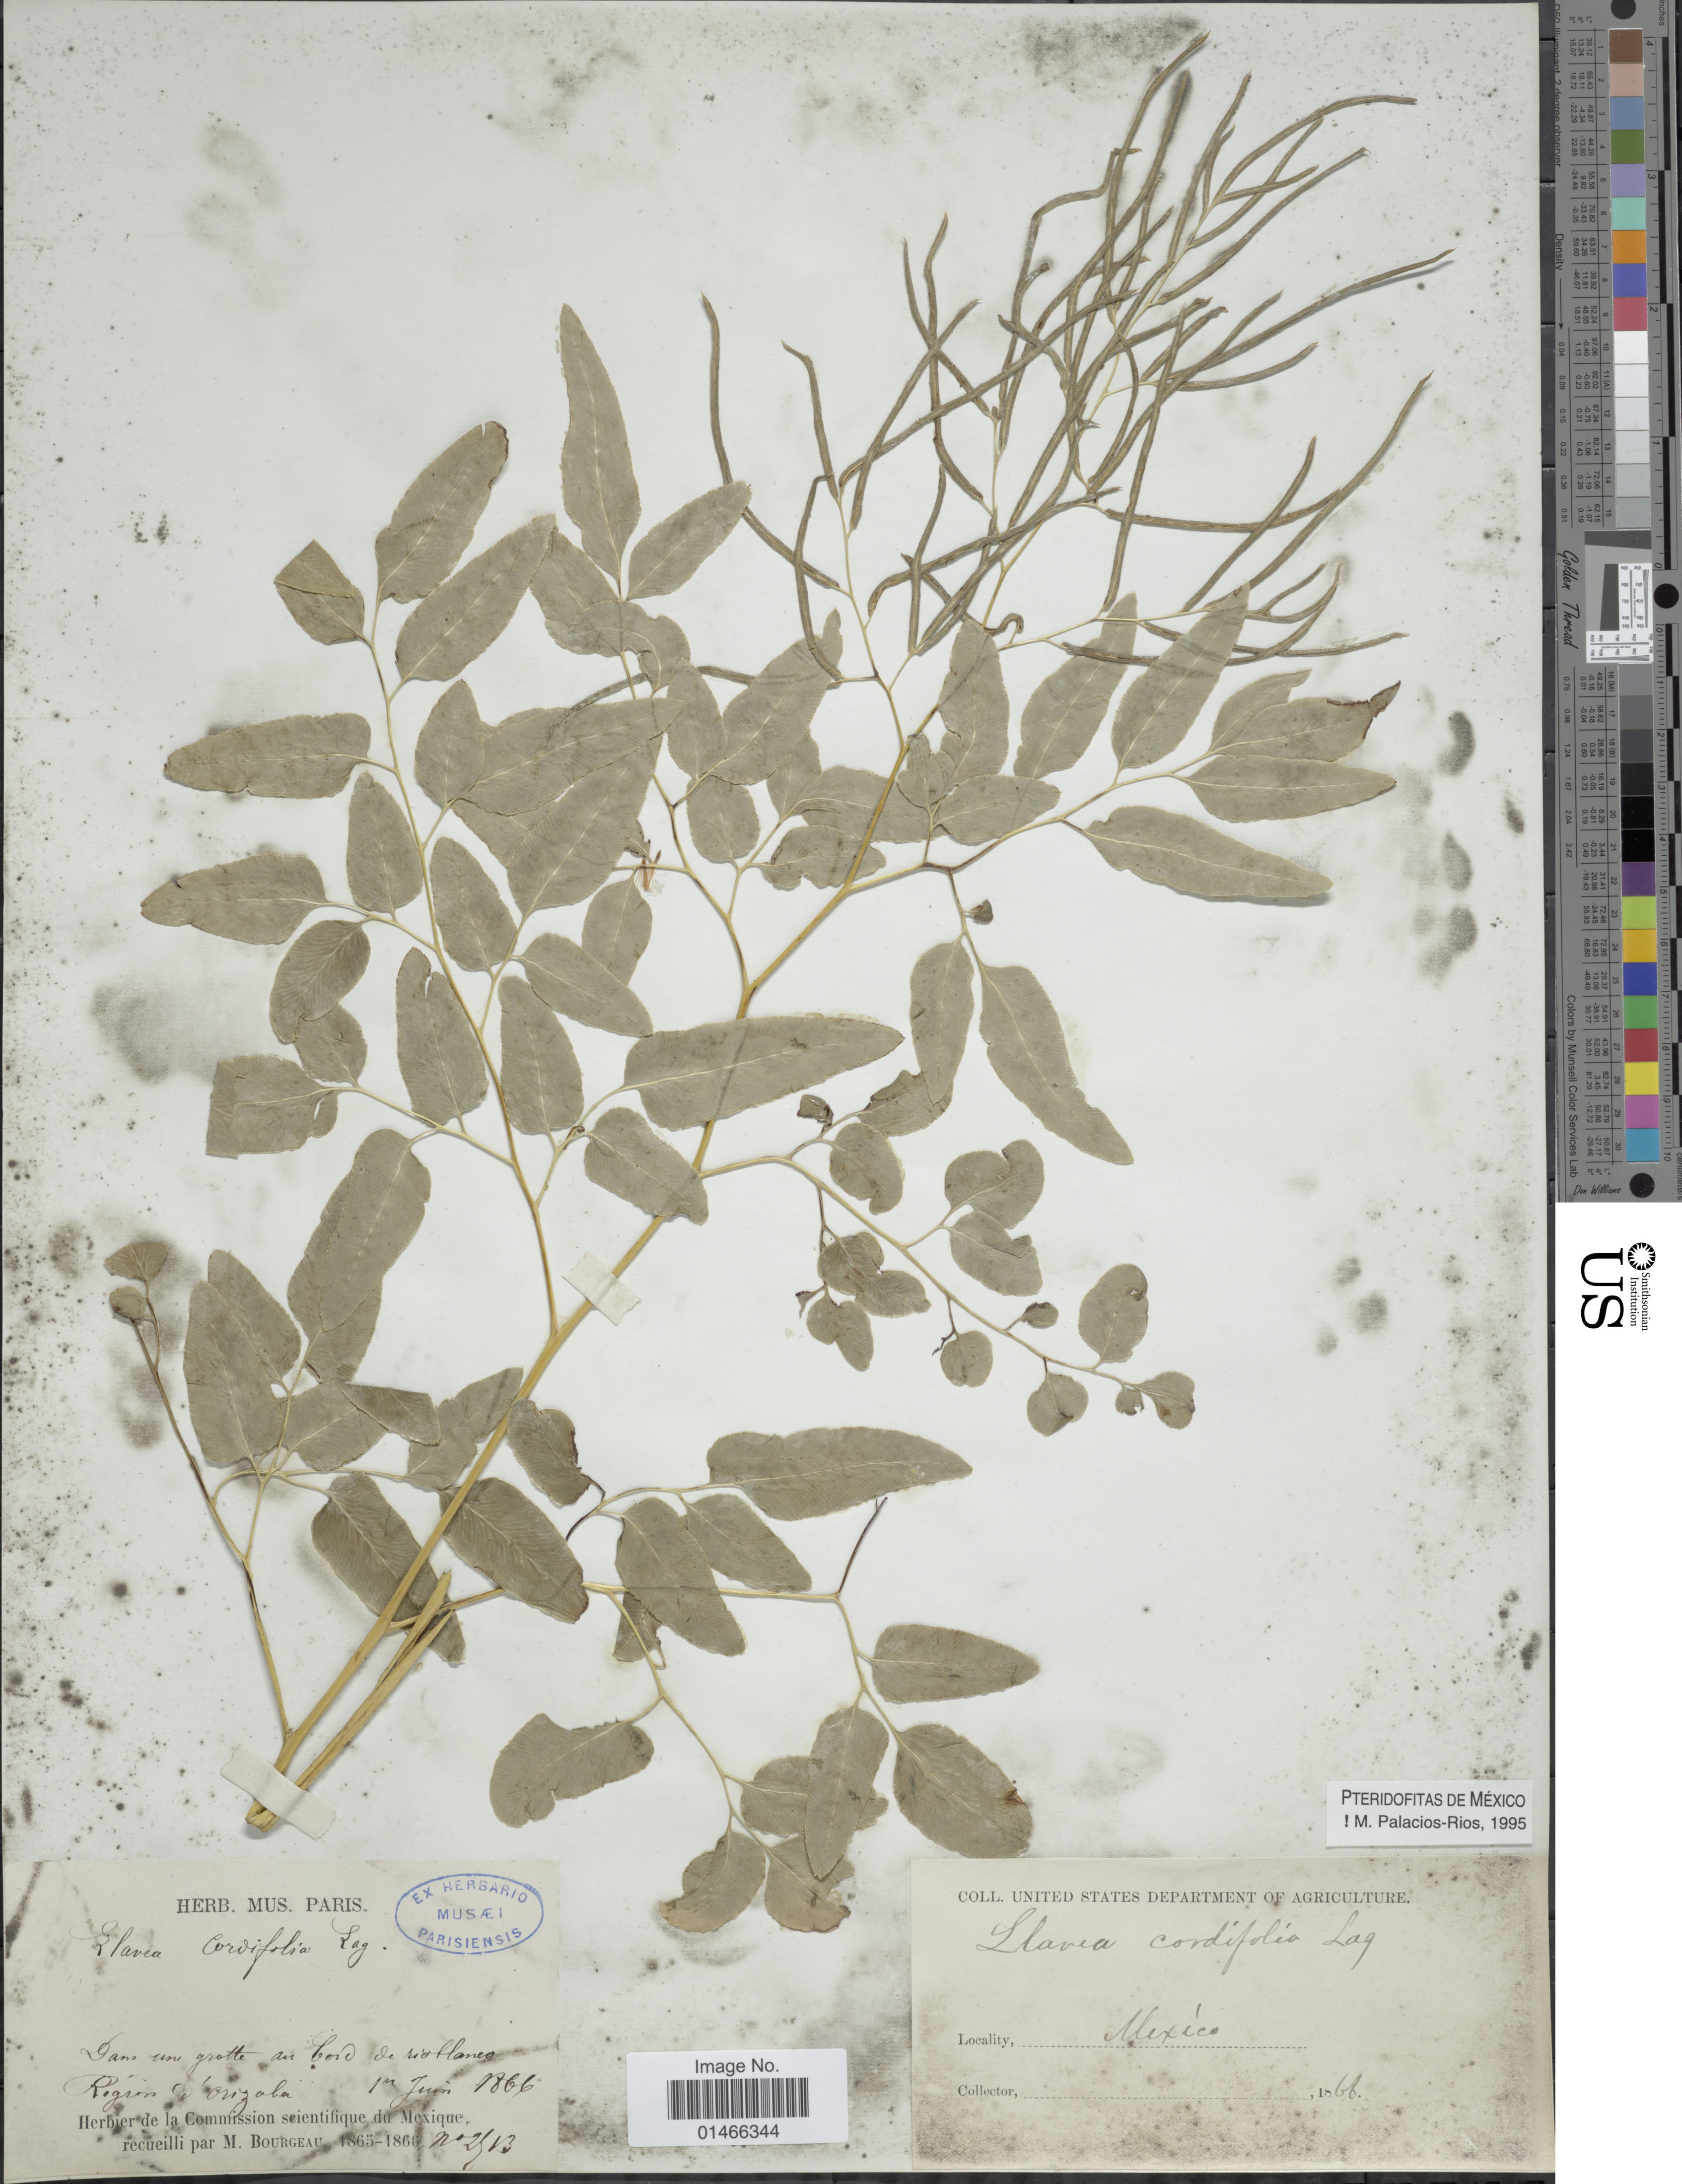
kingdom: Plantae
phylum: Tracheophyta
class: Polypodiopsida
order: Polypodiales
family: Pteridaceae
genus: Llavea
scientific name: Llavea cordifolia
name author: Lag.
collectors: M. Bourgeau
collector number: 2613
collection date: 1865-06-01/1866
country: Mexico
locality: Region de' Orizola.